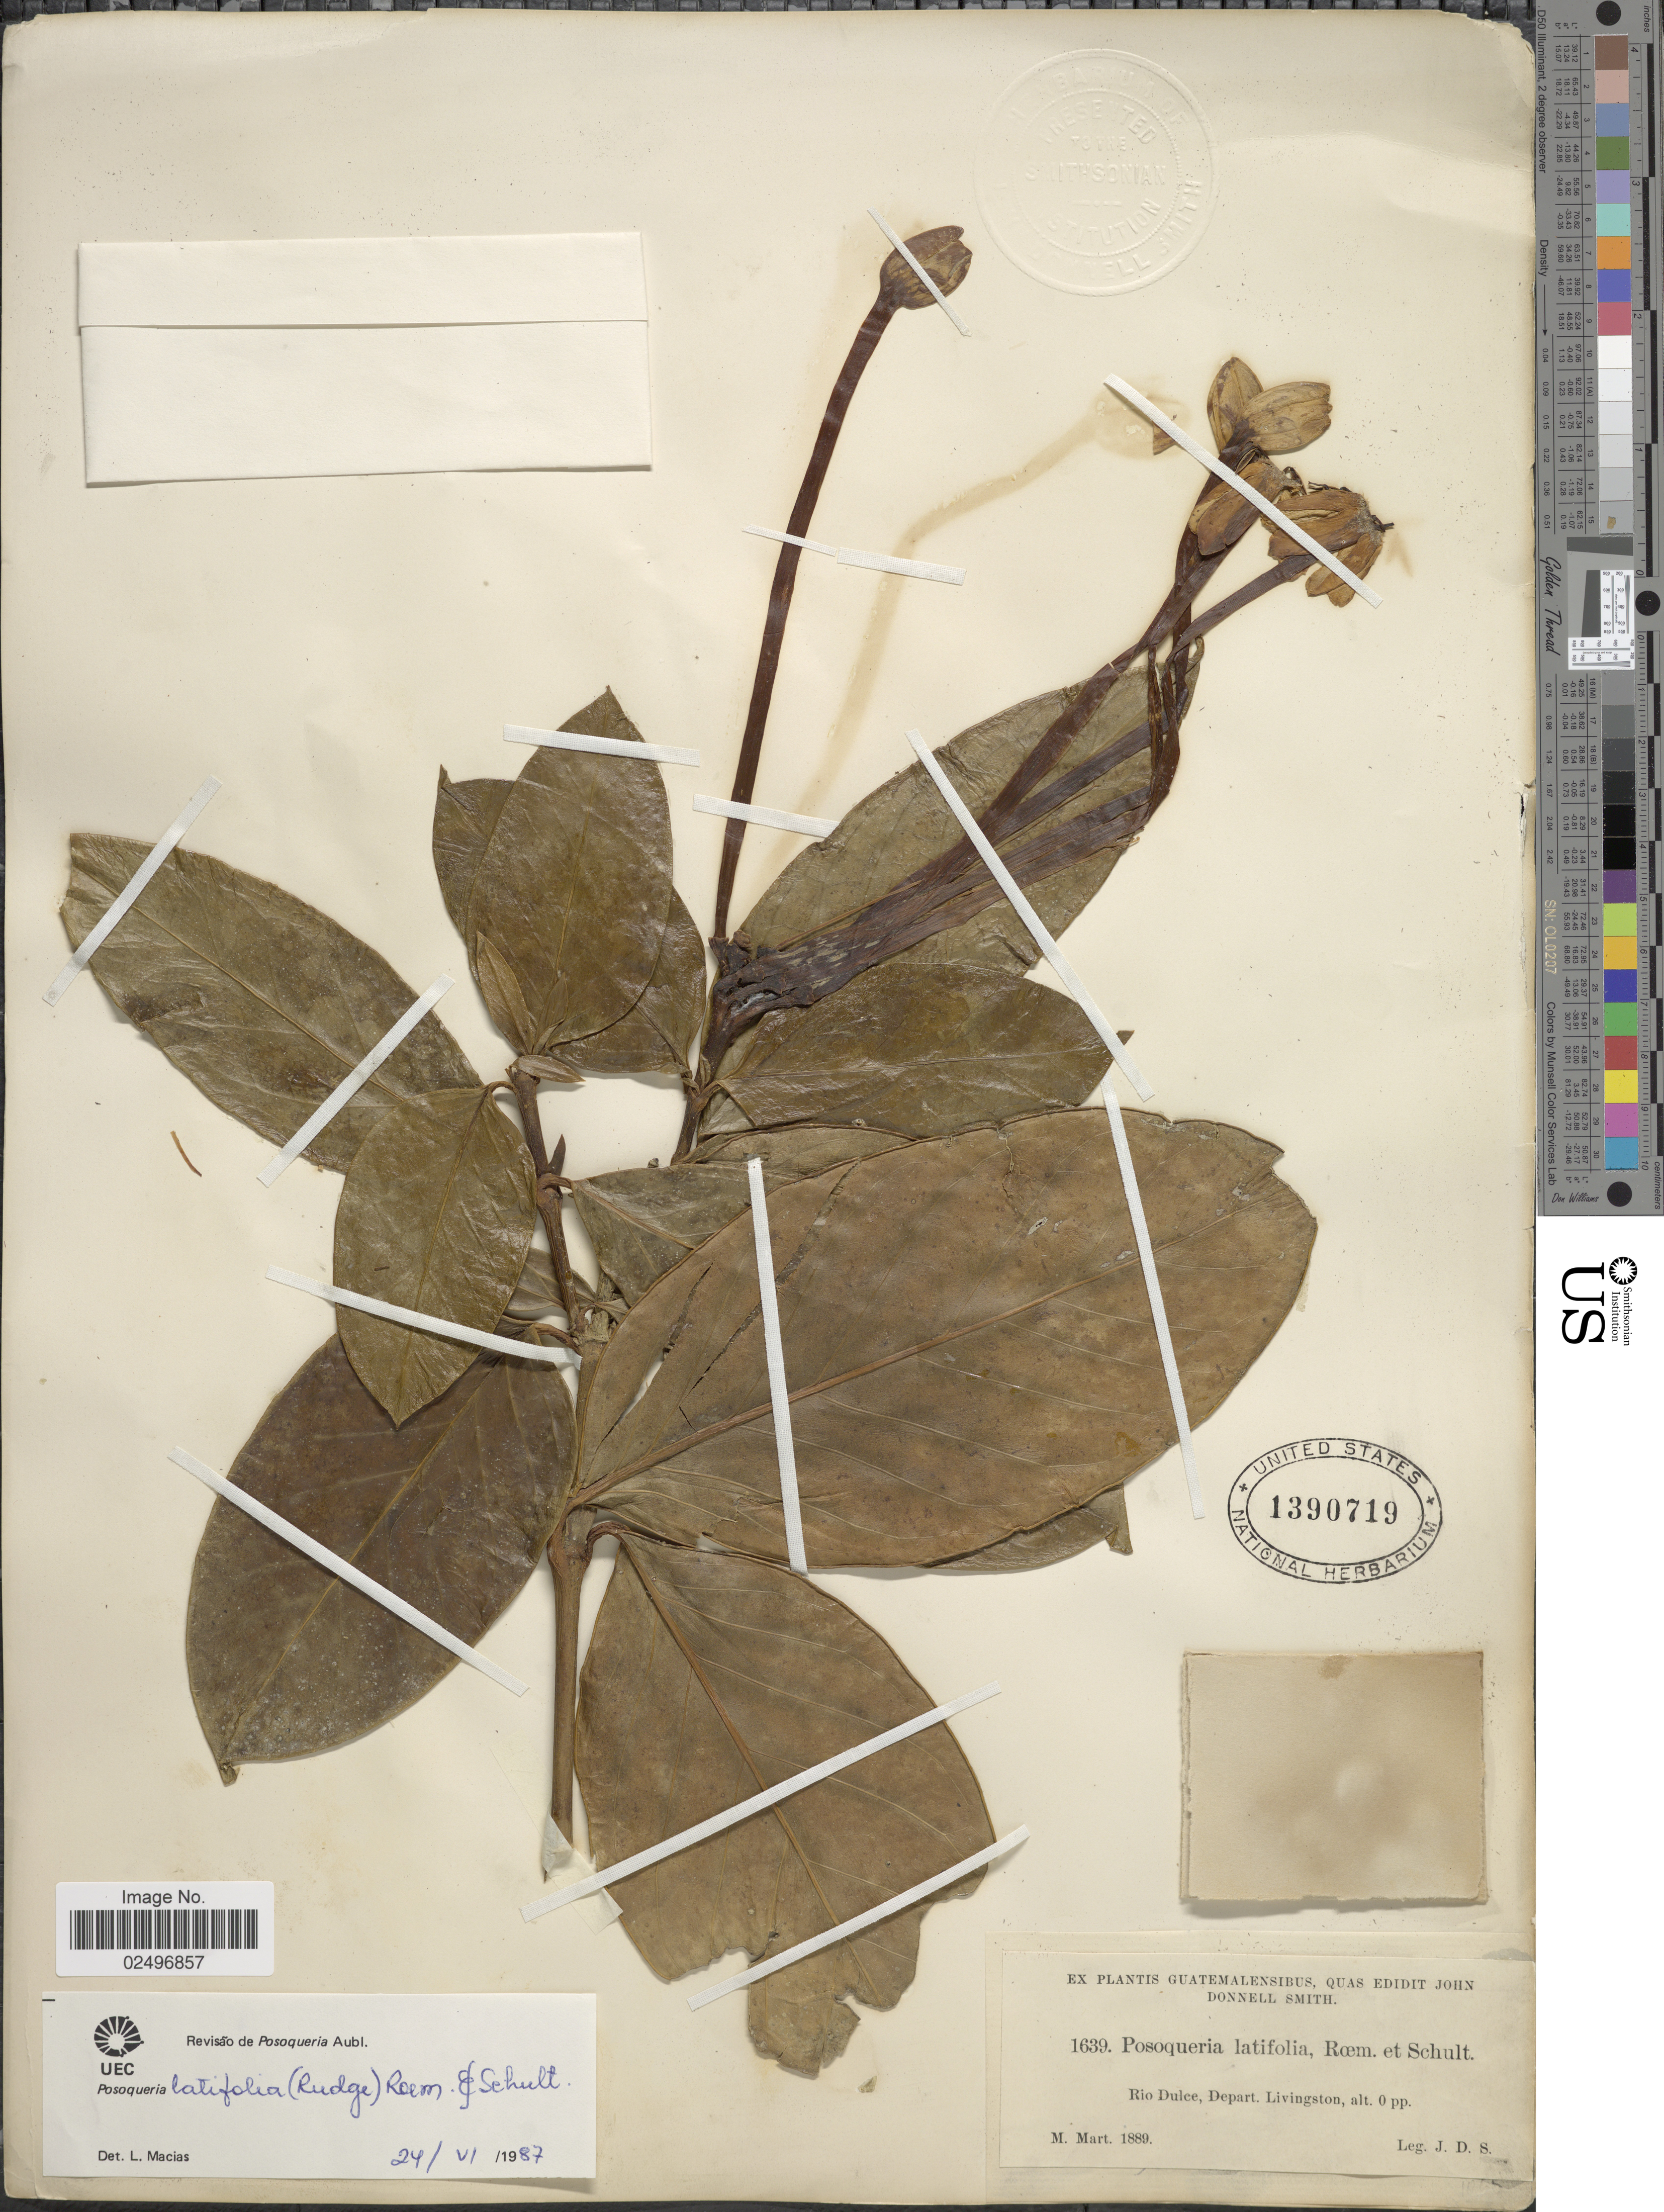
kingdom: Plantae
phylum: Tracheophyta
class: Magnoliopsida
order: Gentianales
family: Rubiaceae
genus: Posoqueria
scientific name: Posoqueria latifolia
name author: (Rudge) Roem. & Schult.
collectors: J. Donnell Smith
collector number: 1639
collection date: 1889-03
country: Guatemala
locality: Rio Dulce, Depart. Livingston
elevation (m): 0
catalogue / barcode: US 1390719